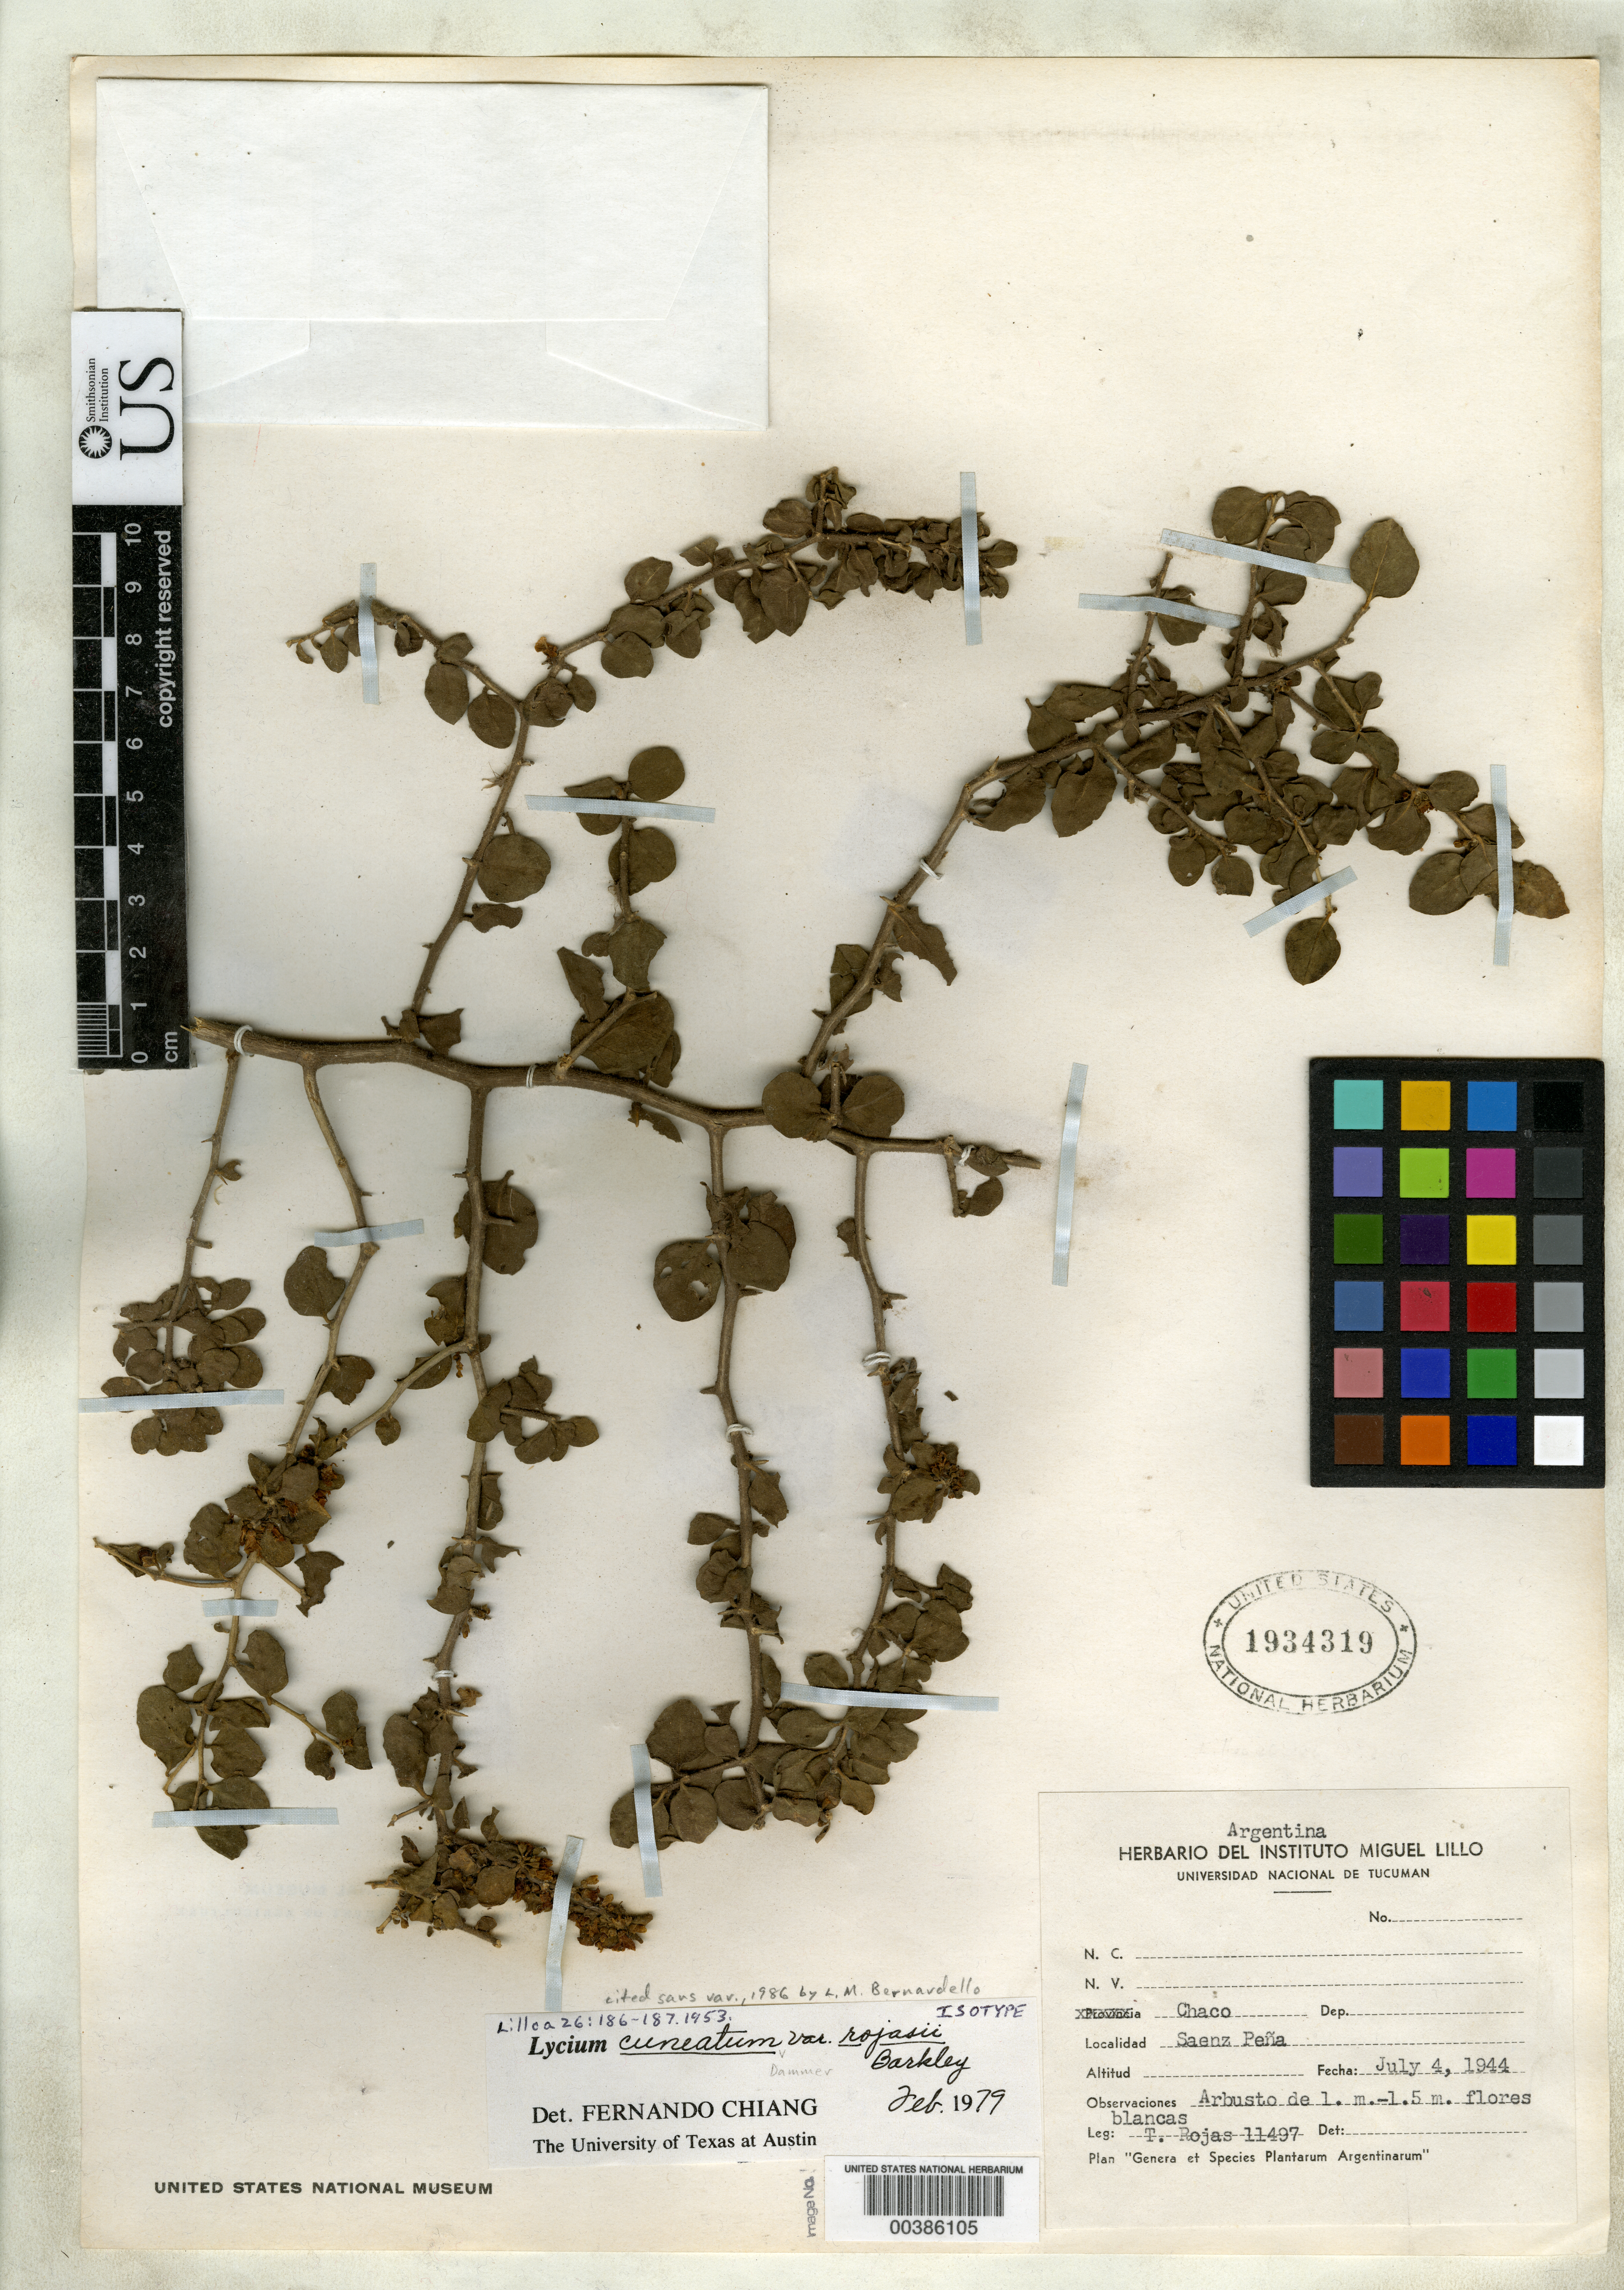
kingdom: Plantae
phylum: Tracheophyta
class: Magnoliopsida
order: Solanales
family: Solanaceae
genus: Lycium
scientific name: Lycium cuneatum var. rojasii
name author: F.A. Barkley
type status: Isotype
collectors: T. Rojas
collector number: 11497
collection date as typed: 04 Jul 1944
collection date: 1944-07-04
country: Argentina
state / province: Chaco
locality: Saenz Pena.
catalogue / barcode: US 1934319